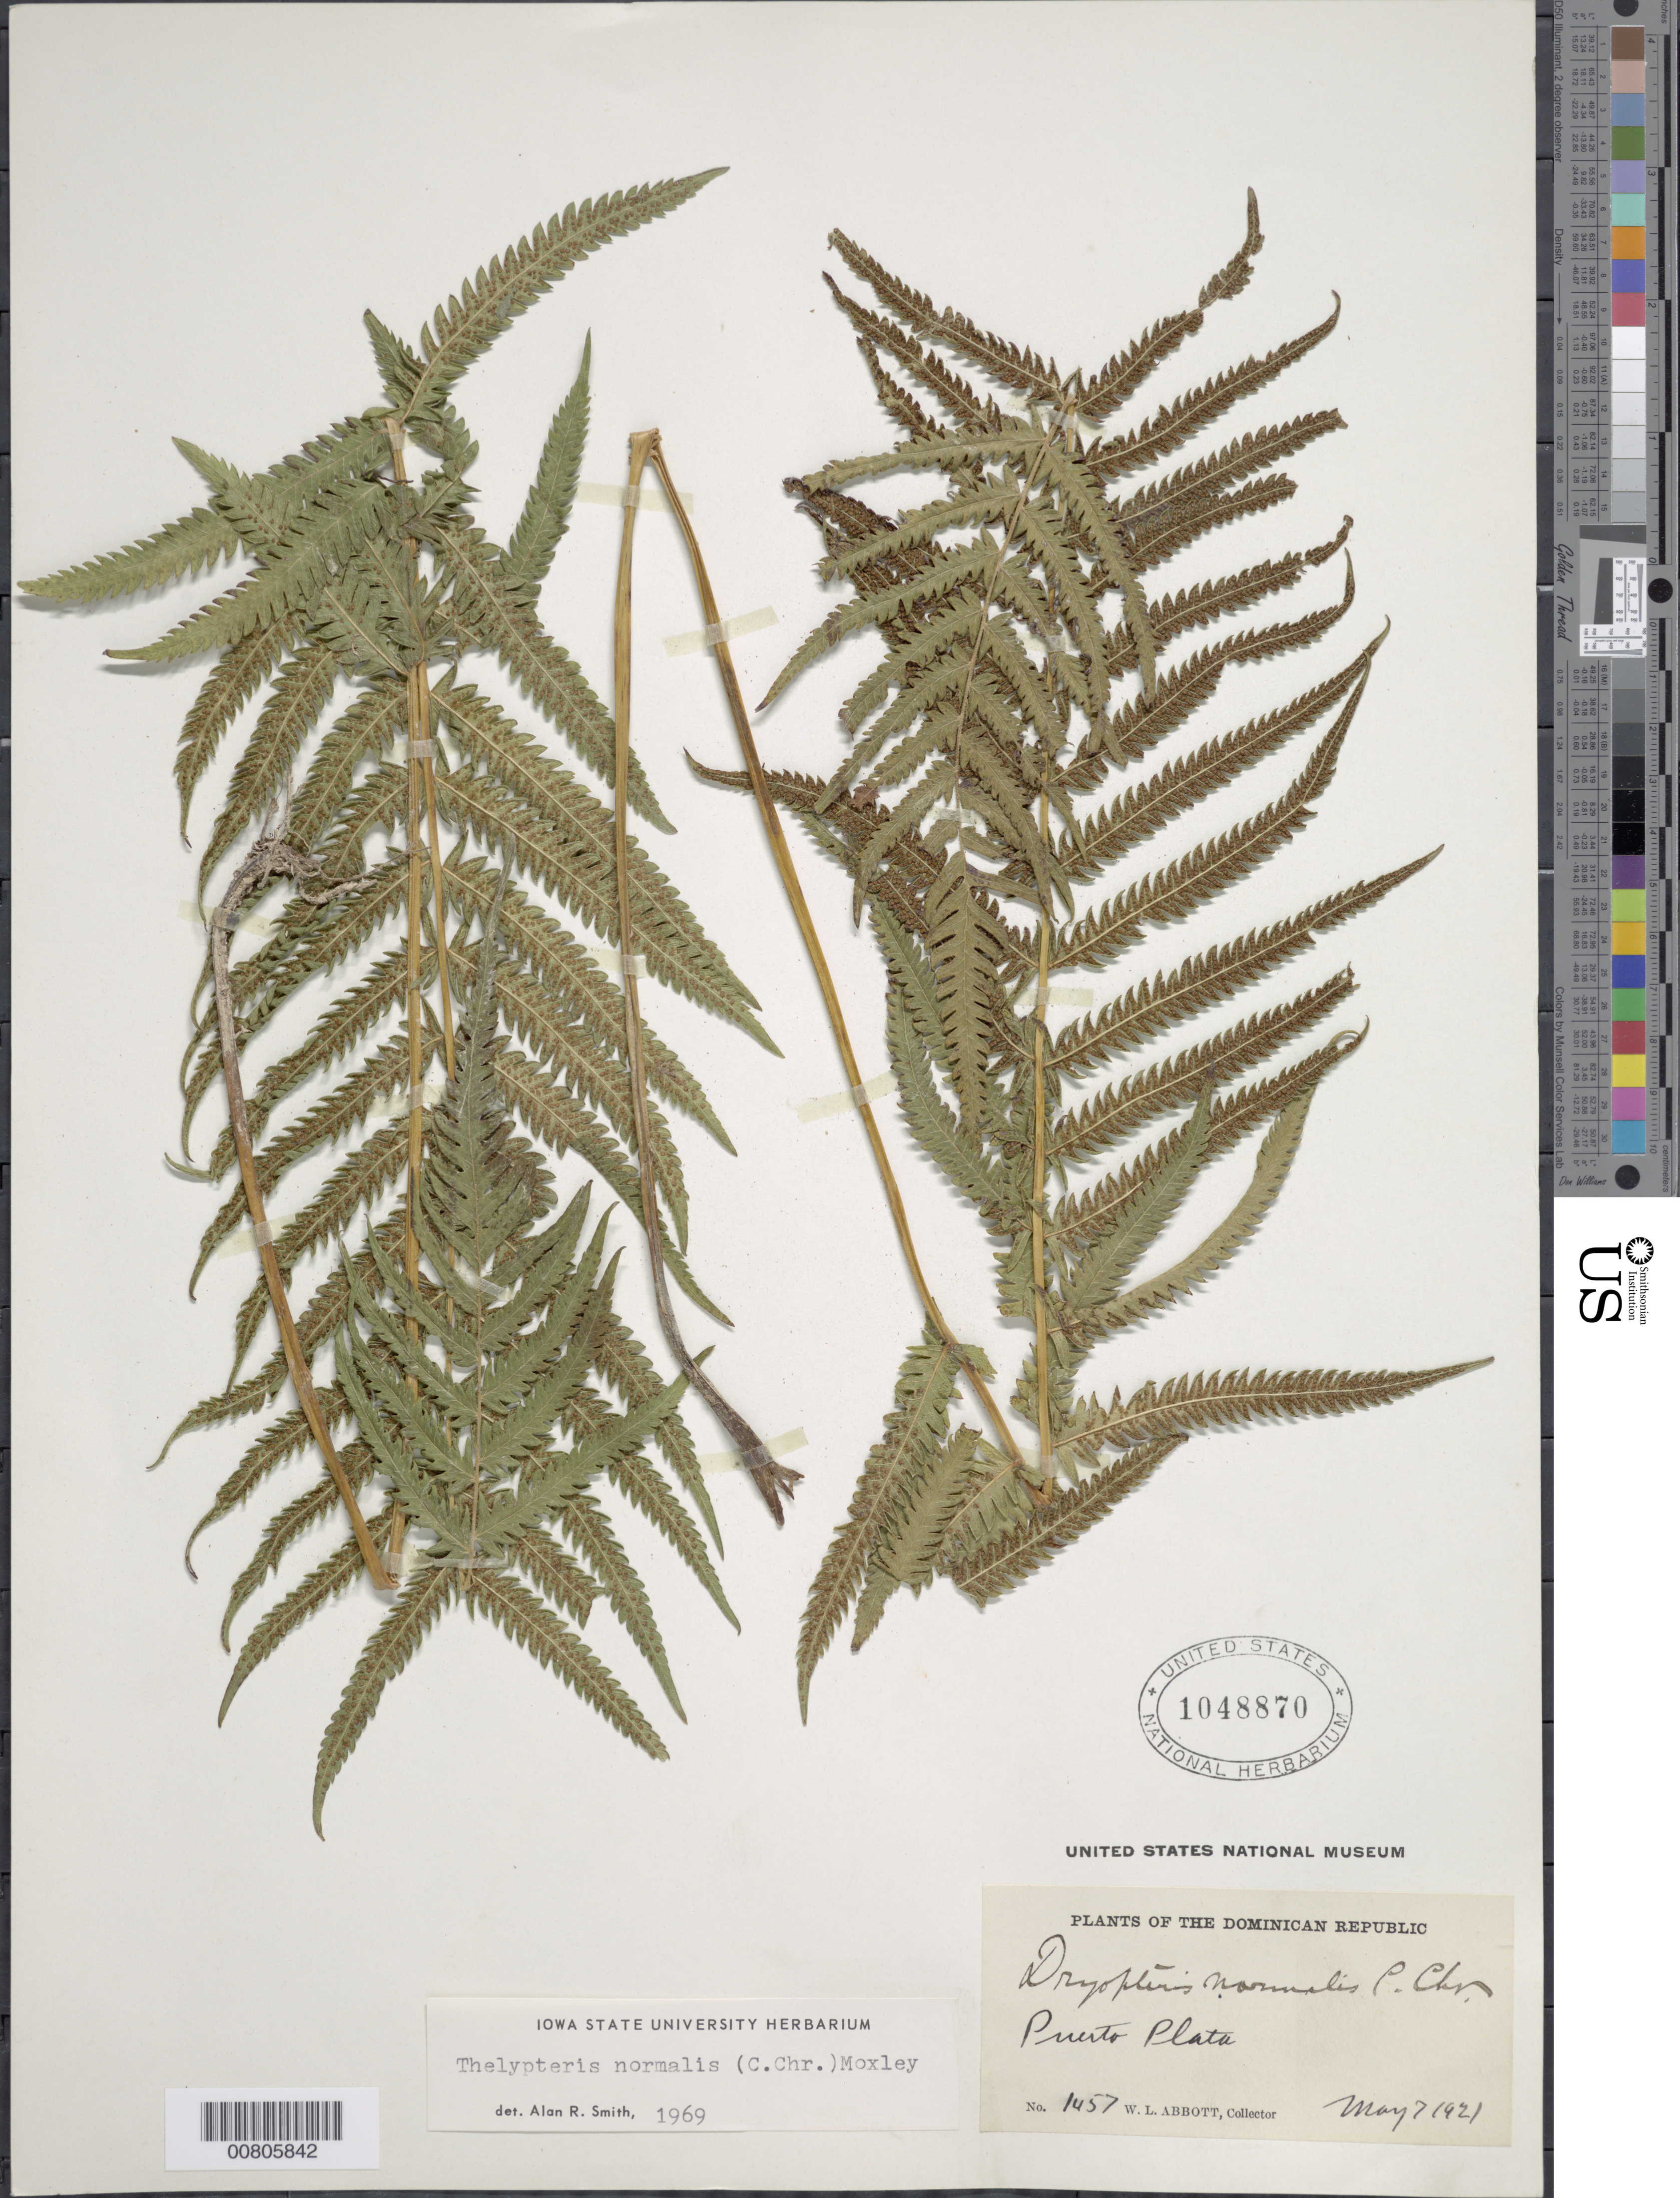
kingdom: Plantae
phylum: Tracheophyta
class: Polypodiopsida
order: Polypodiales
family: Thelypteridaceae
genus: Christella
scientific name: Christella kunthii comb. ined.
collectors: W. L. Abbott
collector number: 1457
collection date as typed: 07 May 1921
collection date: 1921-05-07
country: Dominican Republic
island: Hispaniola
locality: Puerto Plata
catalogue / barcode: US 1048870